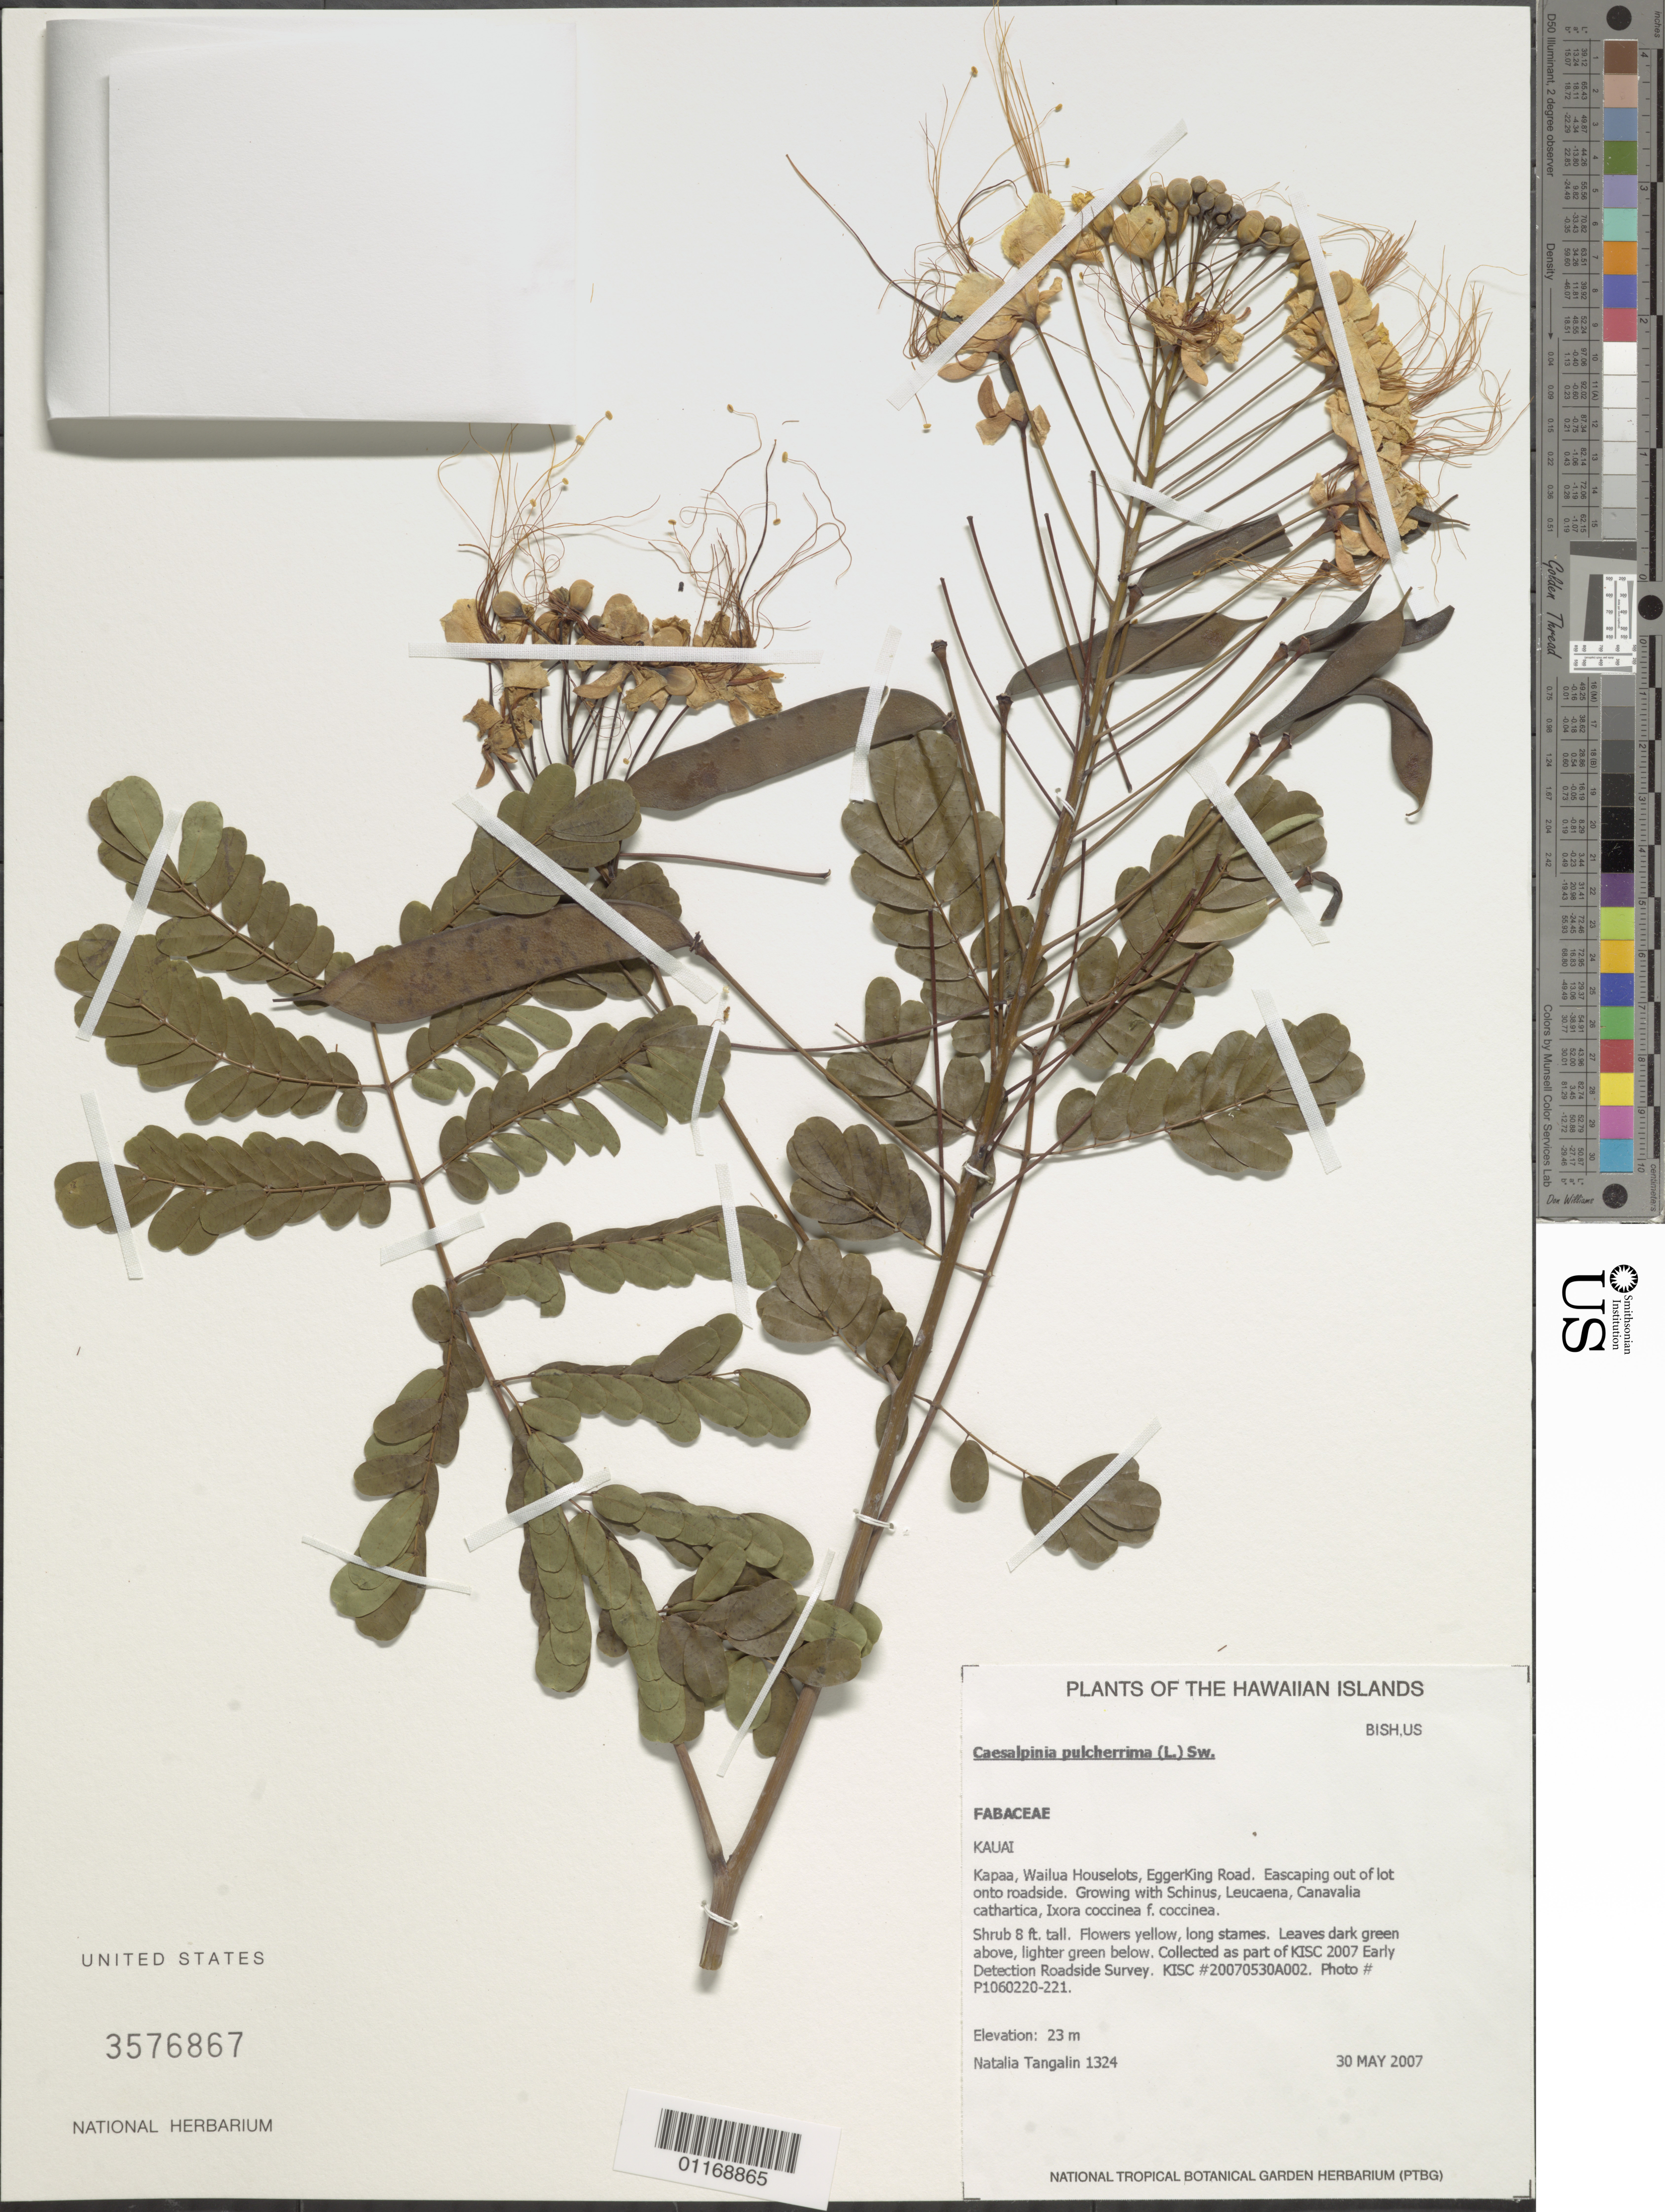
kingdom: Plantae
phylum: Tracheophyta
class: Magnoliopsida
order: Fabales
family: Fabaceae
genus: Caesalpinia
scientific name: Caesalpinia pulcherrima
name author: (L.) Sw.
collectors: N. Tangalin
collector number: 1324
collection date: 2007-05-30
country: United States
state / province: Hawaii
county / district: Kauai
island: Kaua'i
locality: Kapaa, Wailua houselots, EggerKing Road.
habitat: Escaping out of lot onto roadside.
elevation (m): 23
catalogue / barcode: US 3576867